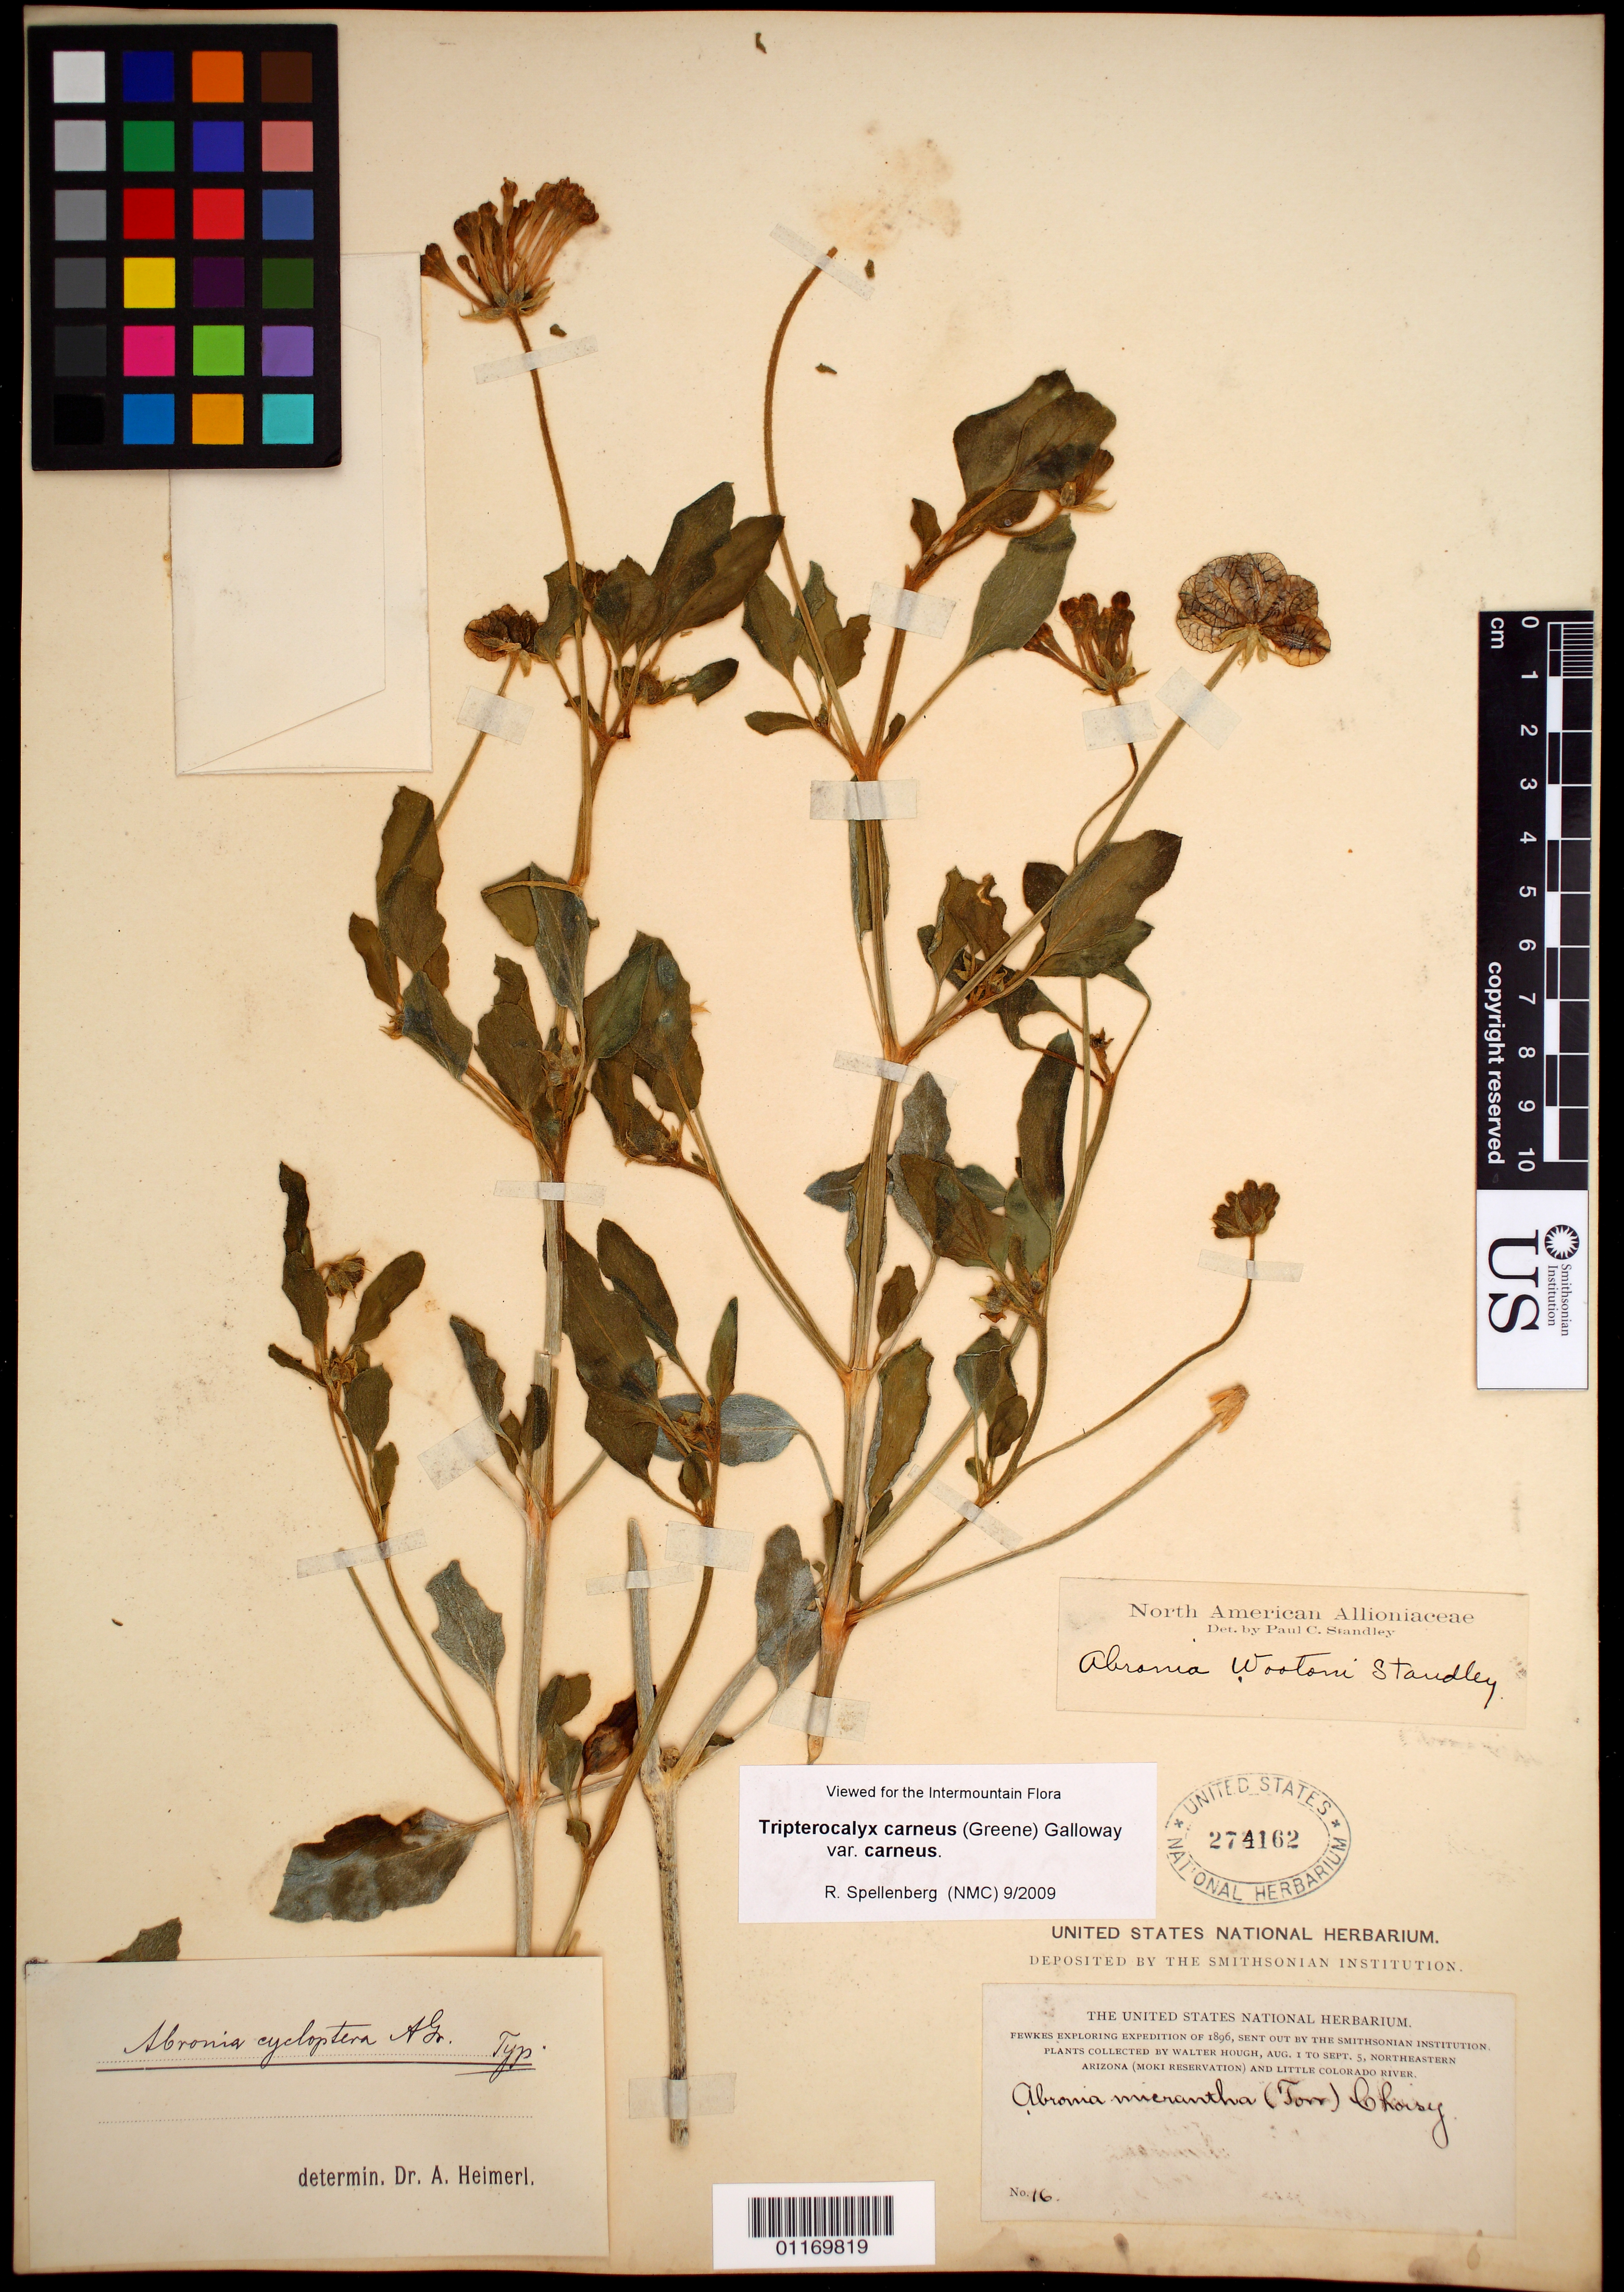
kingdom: Plantae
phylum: Tracheophyta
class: Magnoliopsida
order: Caryophyllales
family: Nyctaginaceae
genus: Tripterocalyx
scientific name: Tripterocalyx carneus var. carneus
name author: (Greene) L.A. Galloway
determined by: Spellenberg, R.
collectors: W. Hough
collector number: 16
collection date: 1896-08-01/1896-09-05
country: United States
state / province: Arizona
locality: Northeastern Arizona (Moki Reservation) and Little Colorado River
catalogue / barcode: US 274162